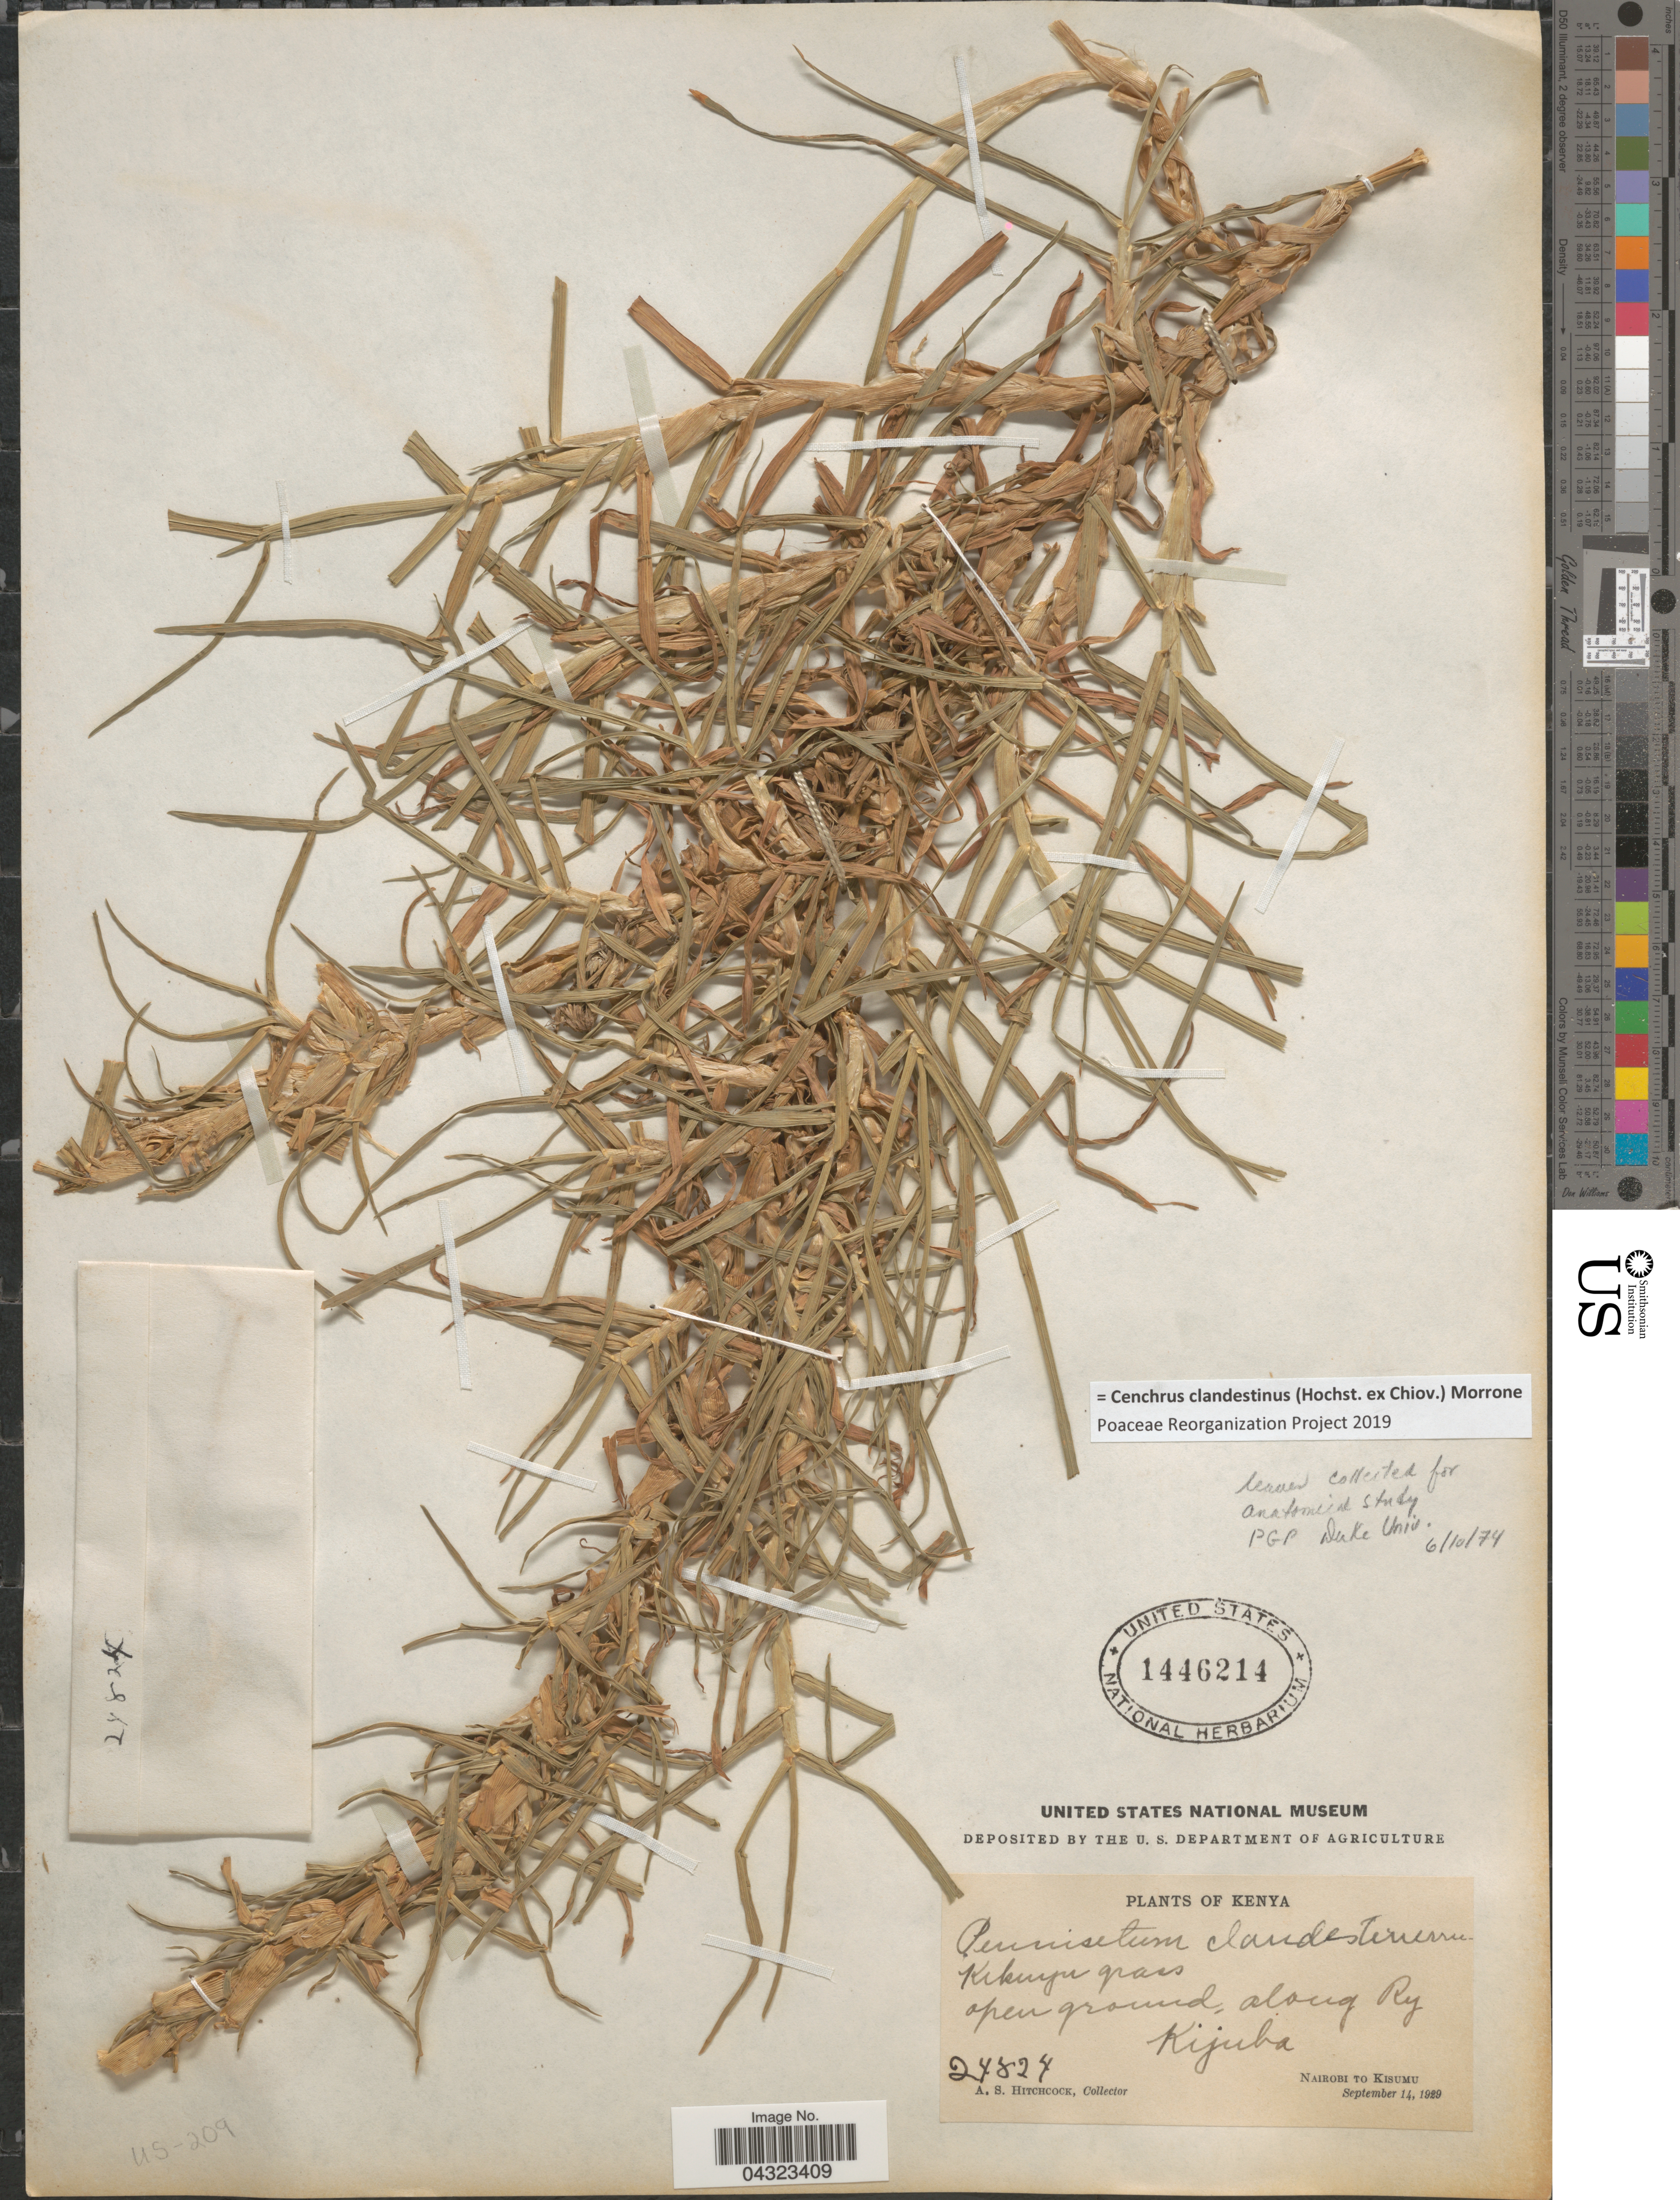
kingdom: Plantae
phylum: Tracheophyta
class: Liliopsida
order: Poales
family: Poaceae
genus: Cenchrus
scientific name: Cenchrus clandestinus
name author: (Hochst. & Chiov.) Morrone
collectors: A. S. Hitchcock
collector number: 24824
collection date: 1929-09-14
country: Kenya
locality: Open ground, along Ry Kijuba. Nairobi to Kisumu.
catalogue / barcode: US 1446214